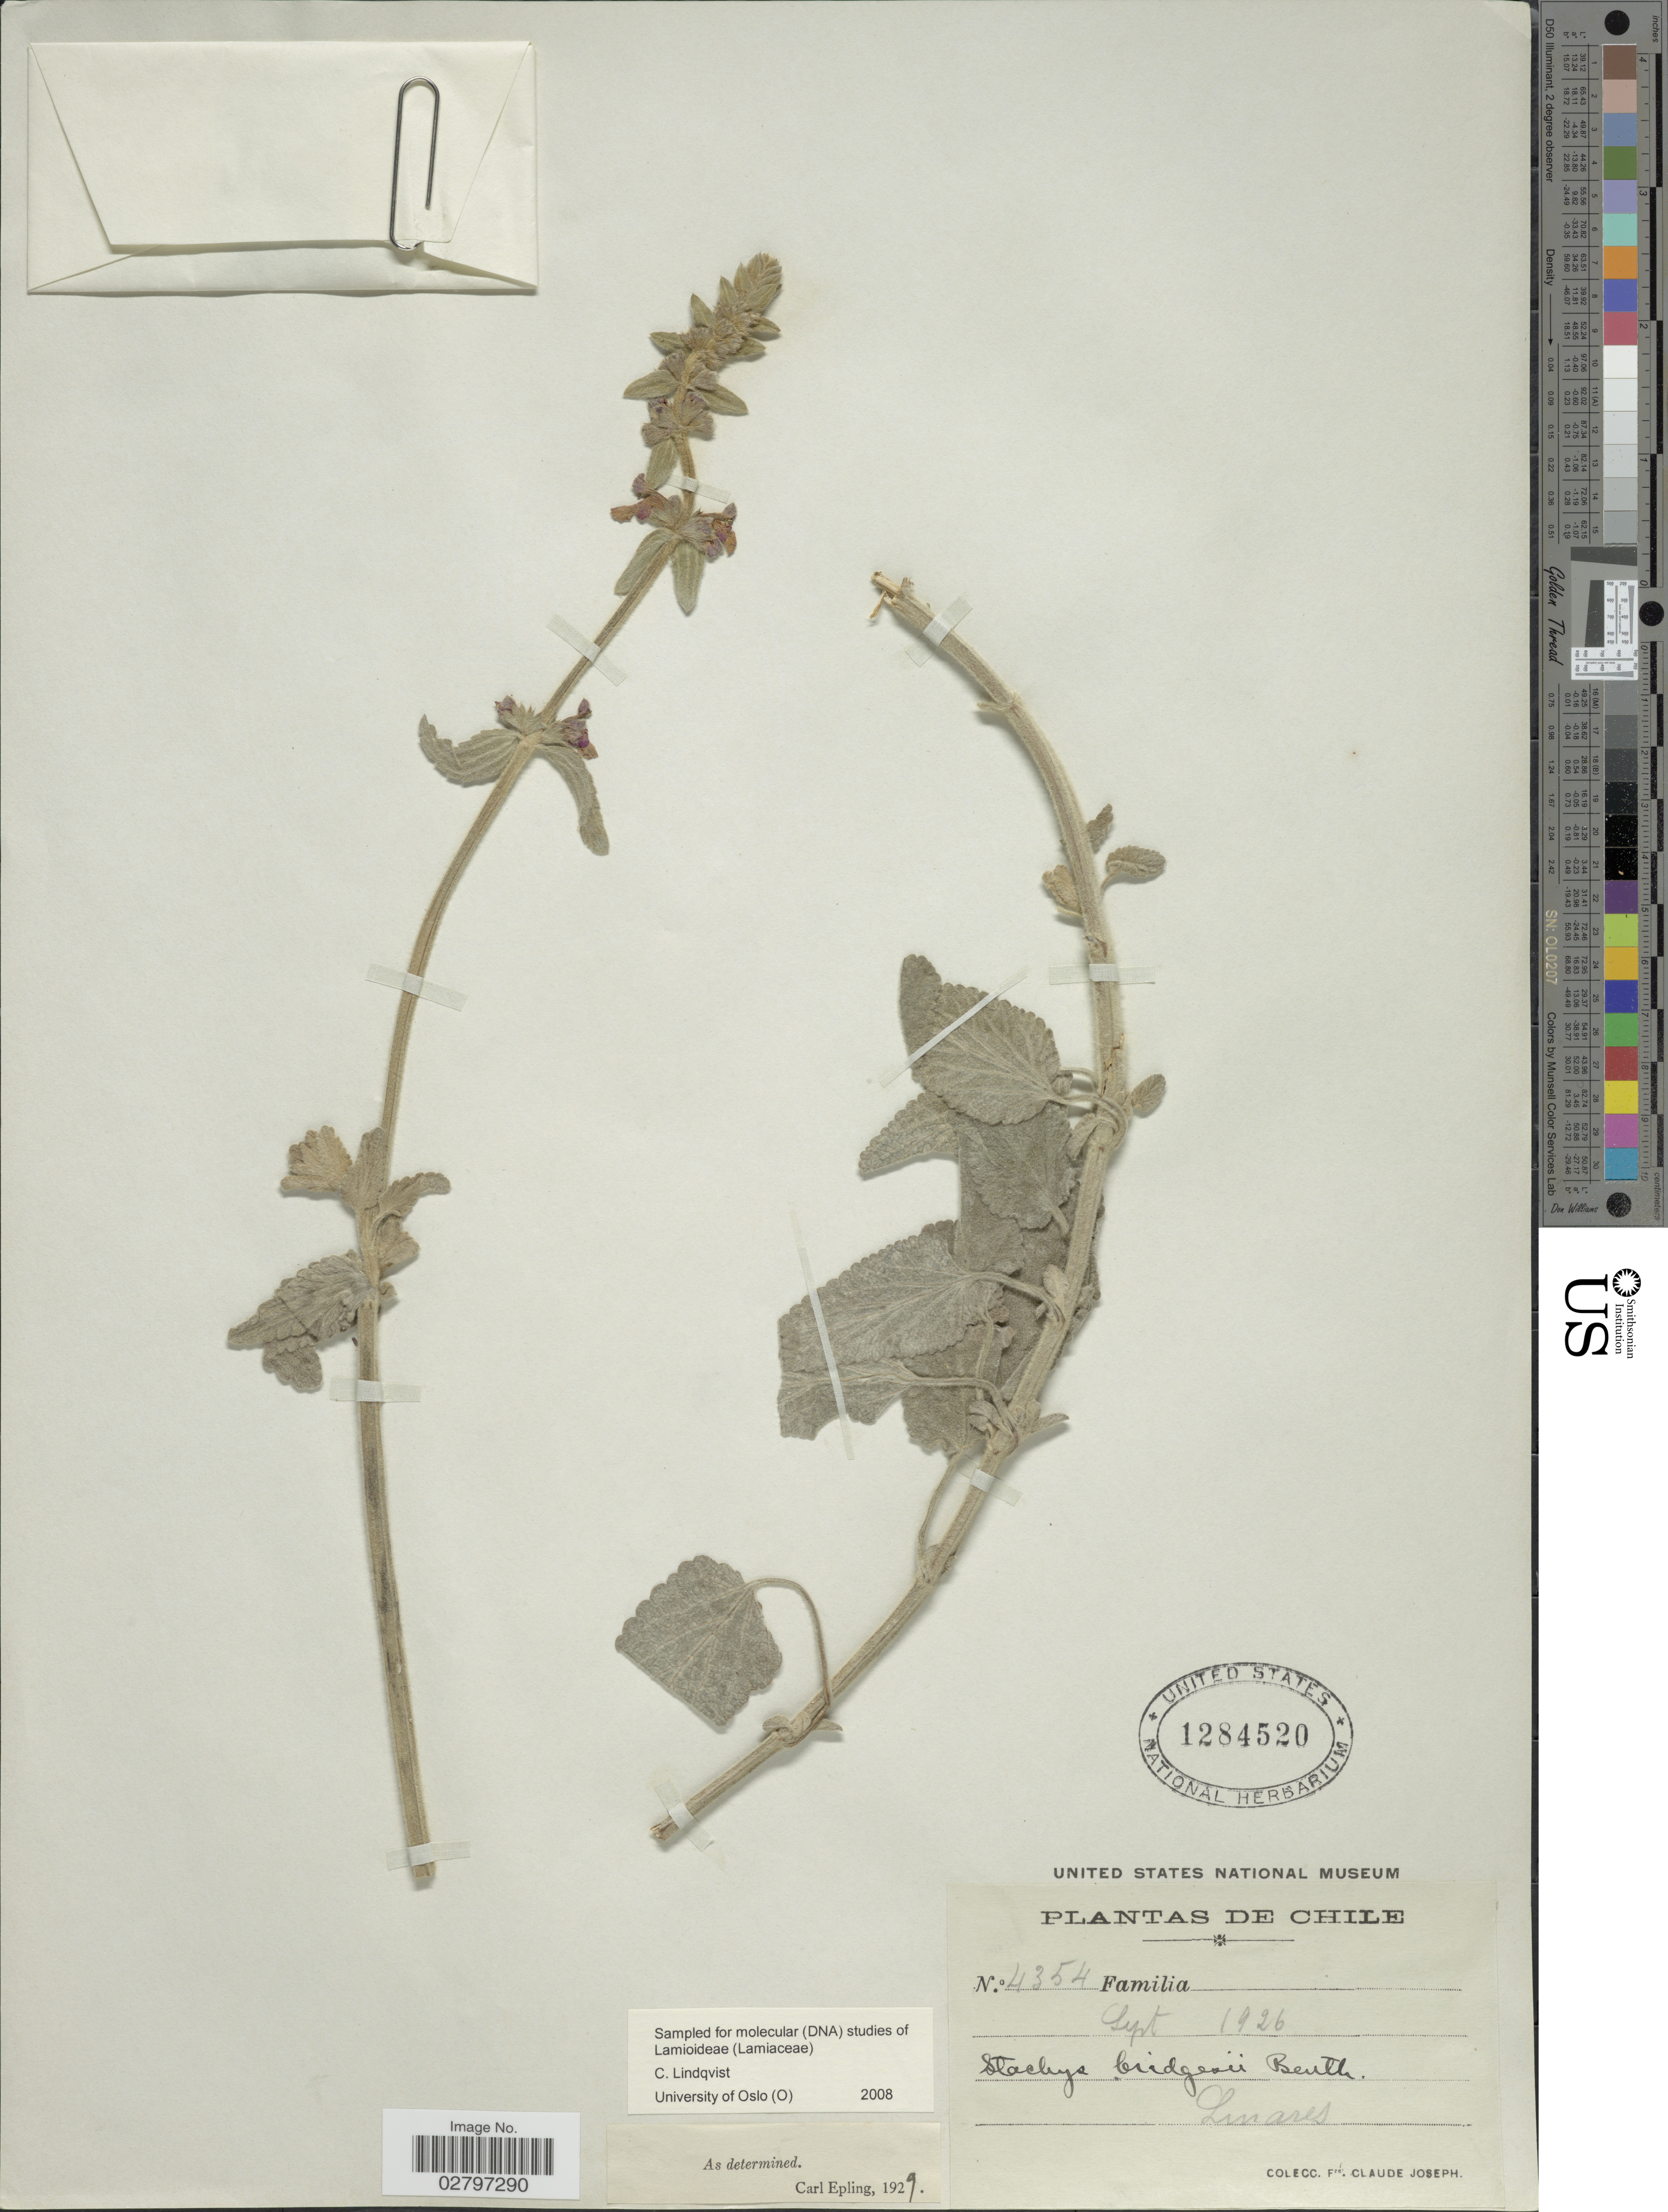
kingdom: Plantae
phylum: Tracheophyta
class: Magnoliopsida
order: Lamiales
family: Lamiaceae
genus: Stachys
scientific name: Stachys bridgesii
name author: Benth.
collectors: Bro. Claude-Joseph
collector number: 4354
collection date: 1926-09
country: Chile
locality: Linares.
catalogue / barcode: US 1284520